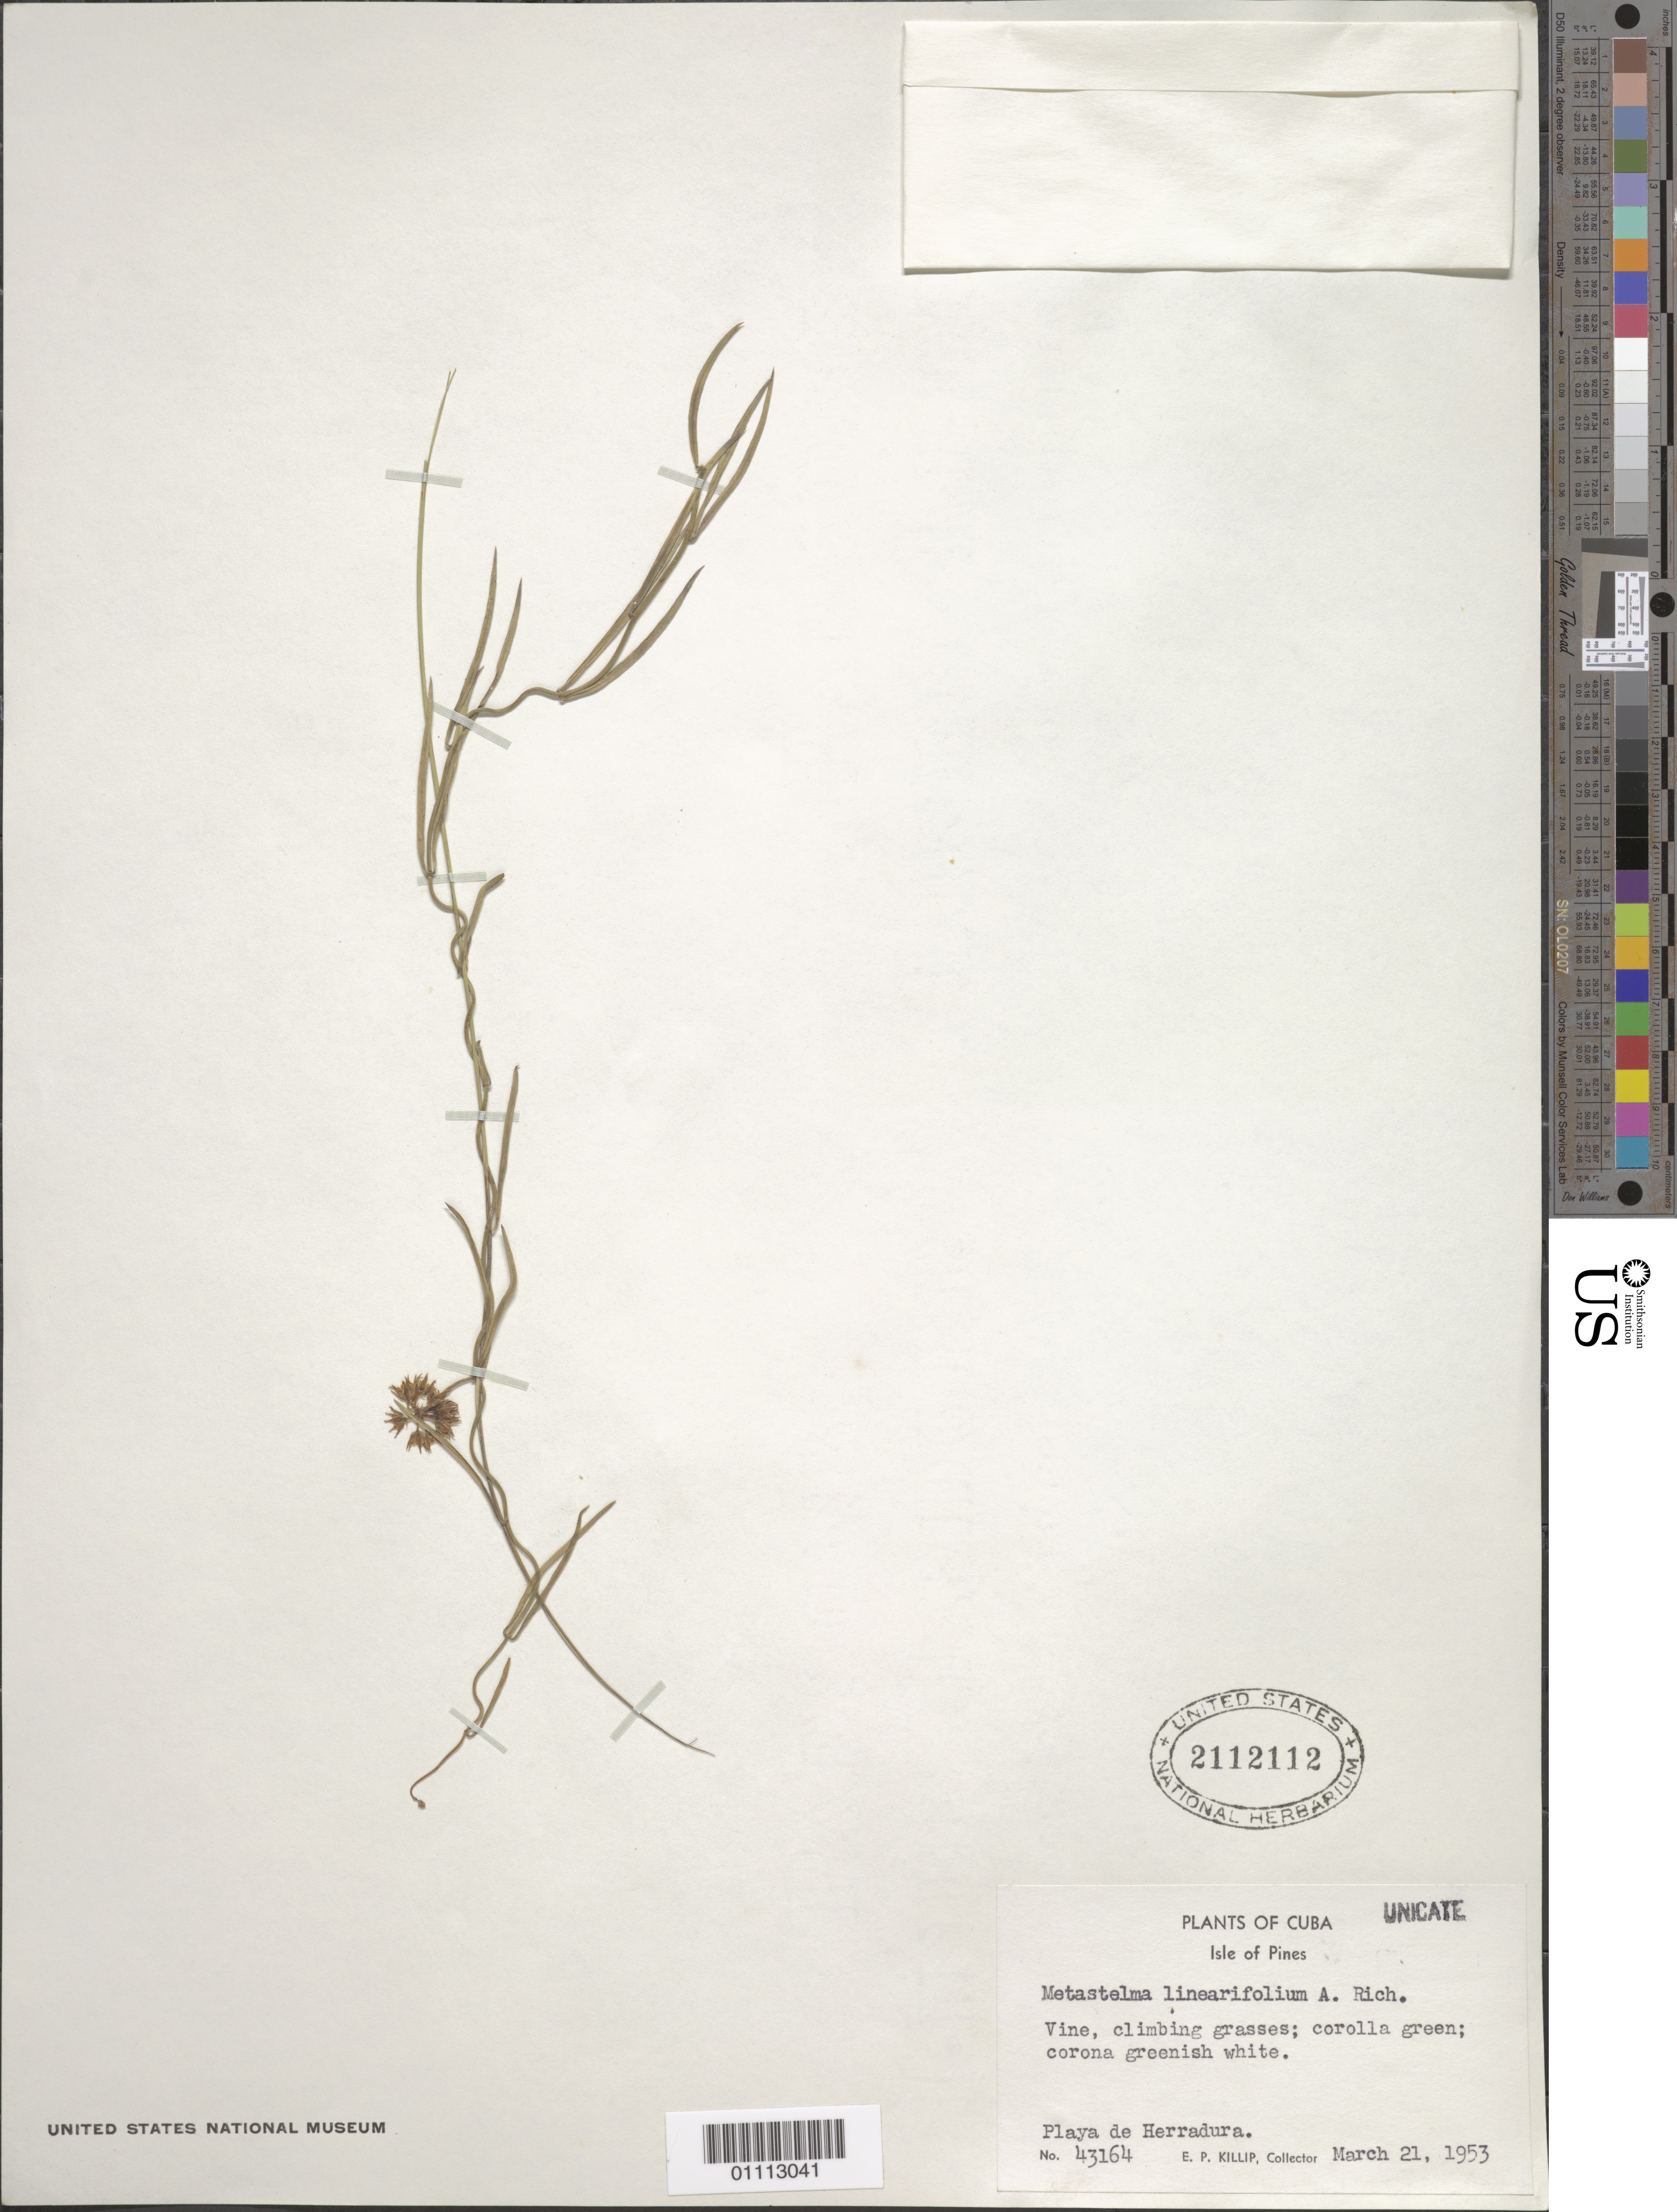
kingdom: Plantae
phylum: Tracheophyta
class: Magnoliopsida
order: Gentianales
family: Apocynaceae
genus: Cynanchum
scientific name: Cynanchum savannarum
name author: Alain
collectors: E. P. Killip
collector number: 43164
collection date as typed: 21 Mar 1953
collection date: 1953-03-21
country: Cuba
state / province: Isla de La Juventud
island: Isla de la Juventud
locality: Playa de Herradura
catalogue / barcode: US 2112112